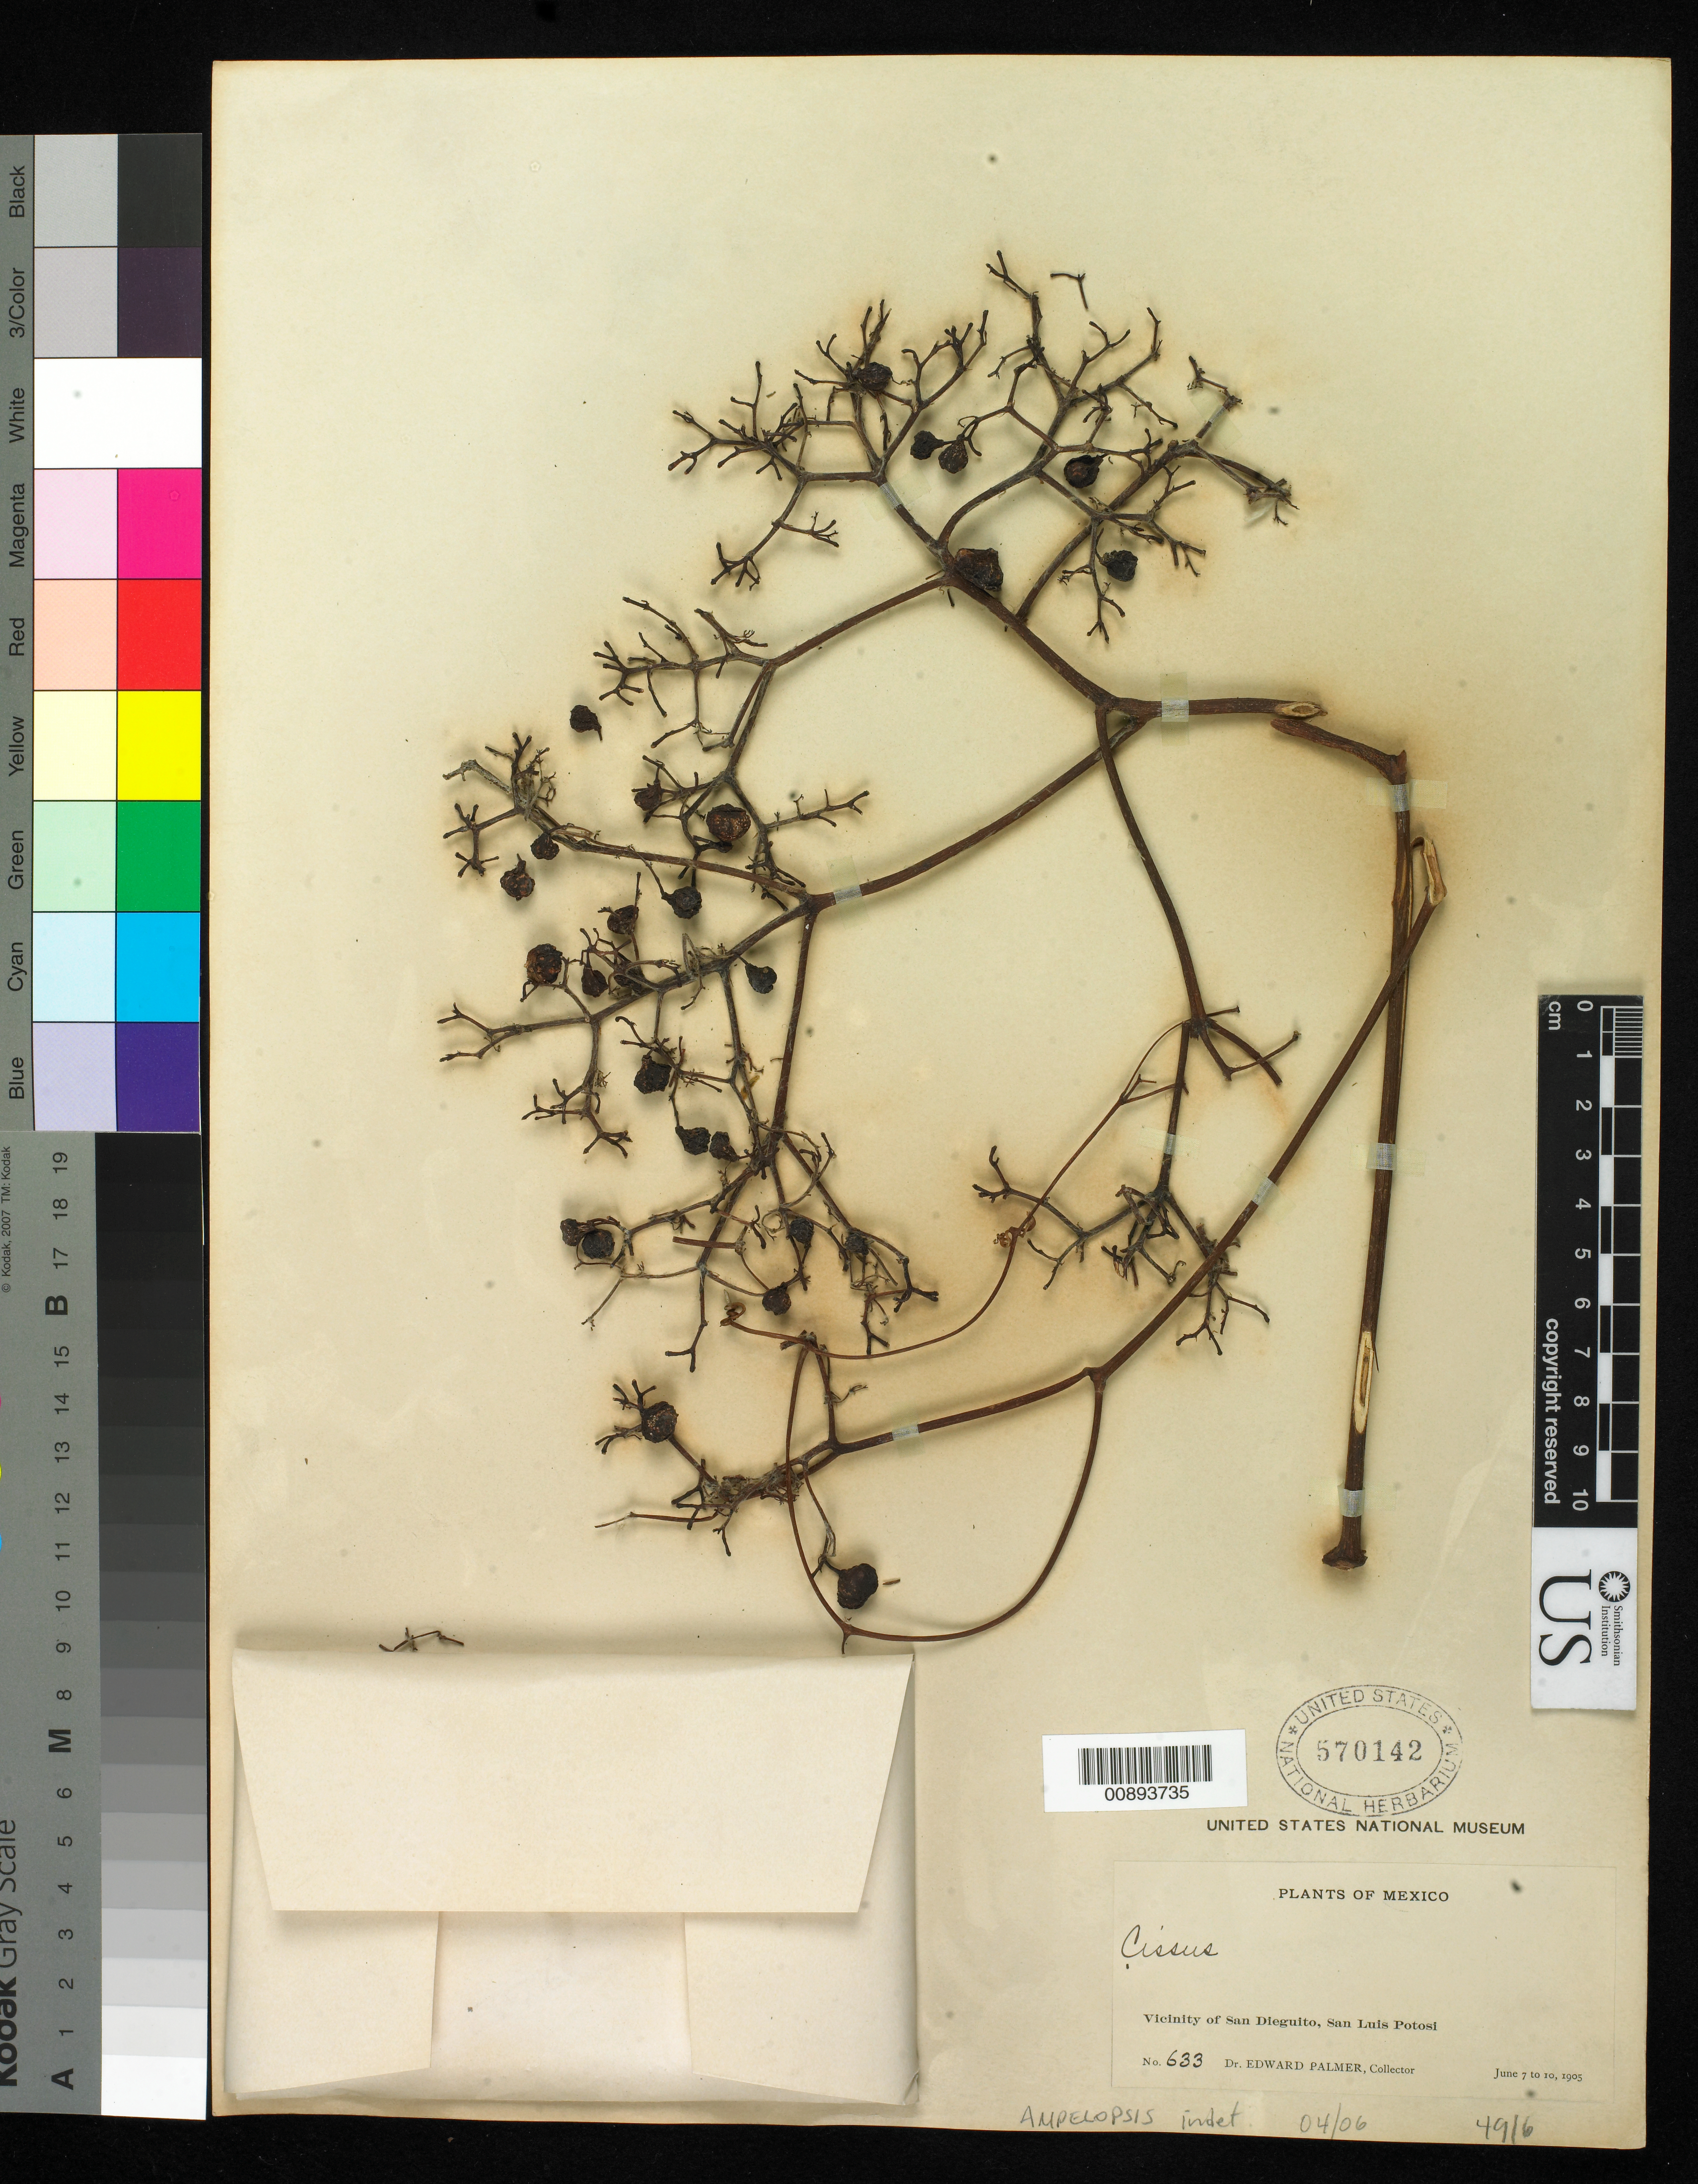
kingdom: Plantae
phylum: Tracheophyta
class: Magnoliopsida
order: Vitales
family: Vitaceae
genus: Ampelopsis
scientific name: Ampelopsis sp.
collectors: E. Palmer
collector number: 633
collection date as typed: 07 Jun 1905 to 10 Jun 1905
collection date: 1905-06-07/1905-06-10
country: Mexico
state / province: San Luis Potosí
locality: Vicinity of San Dieguito, San Luis Potosí.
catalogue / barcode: US 570142